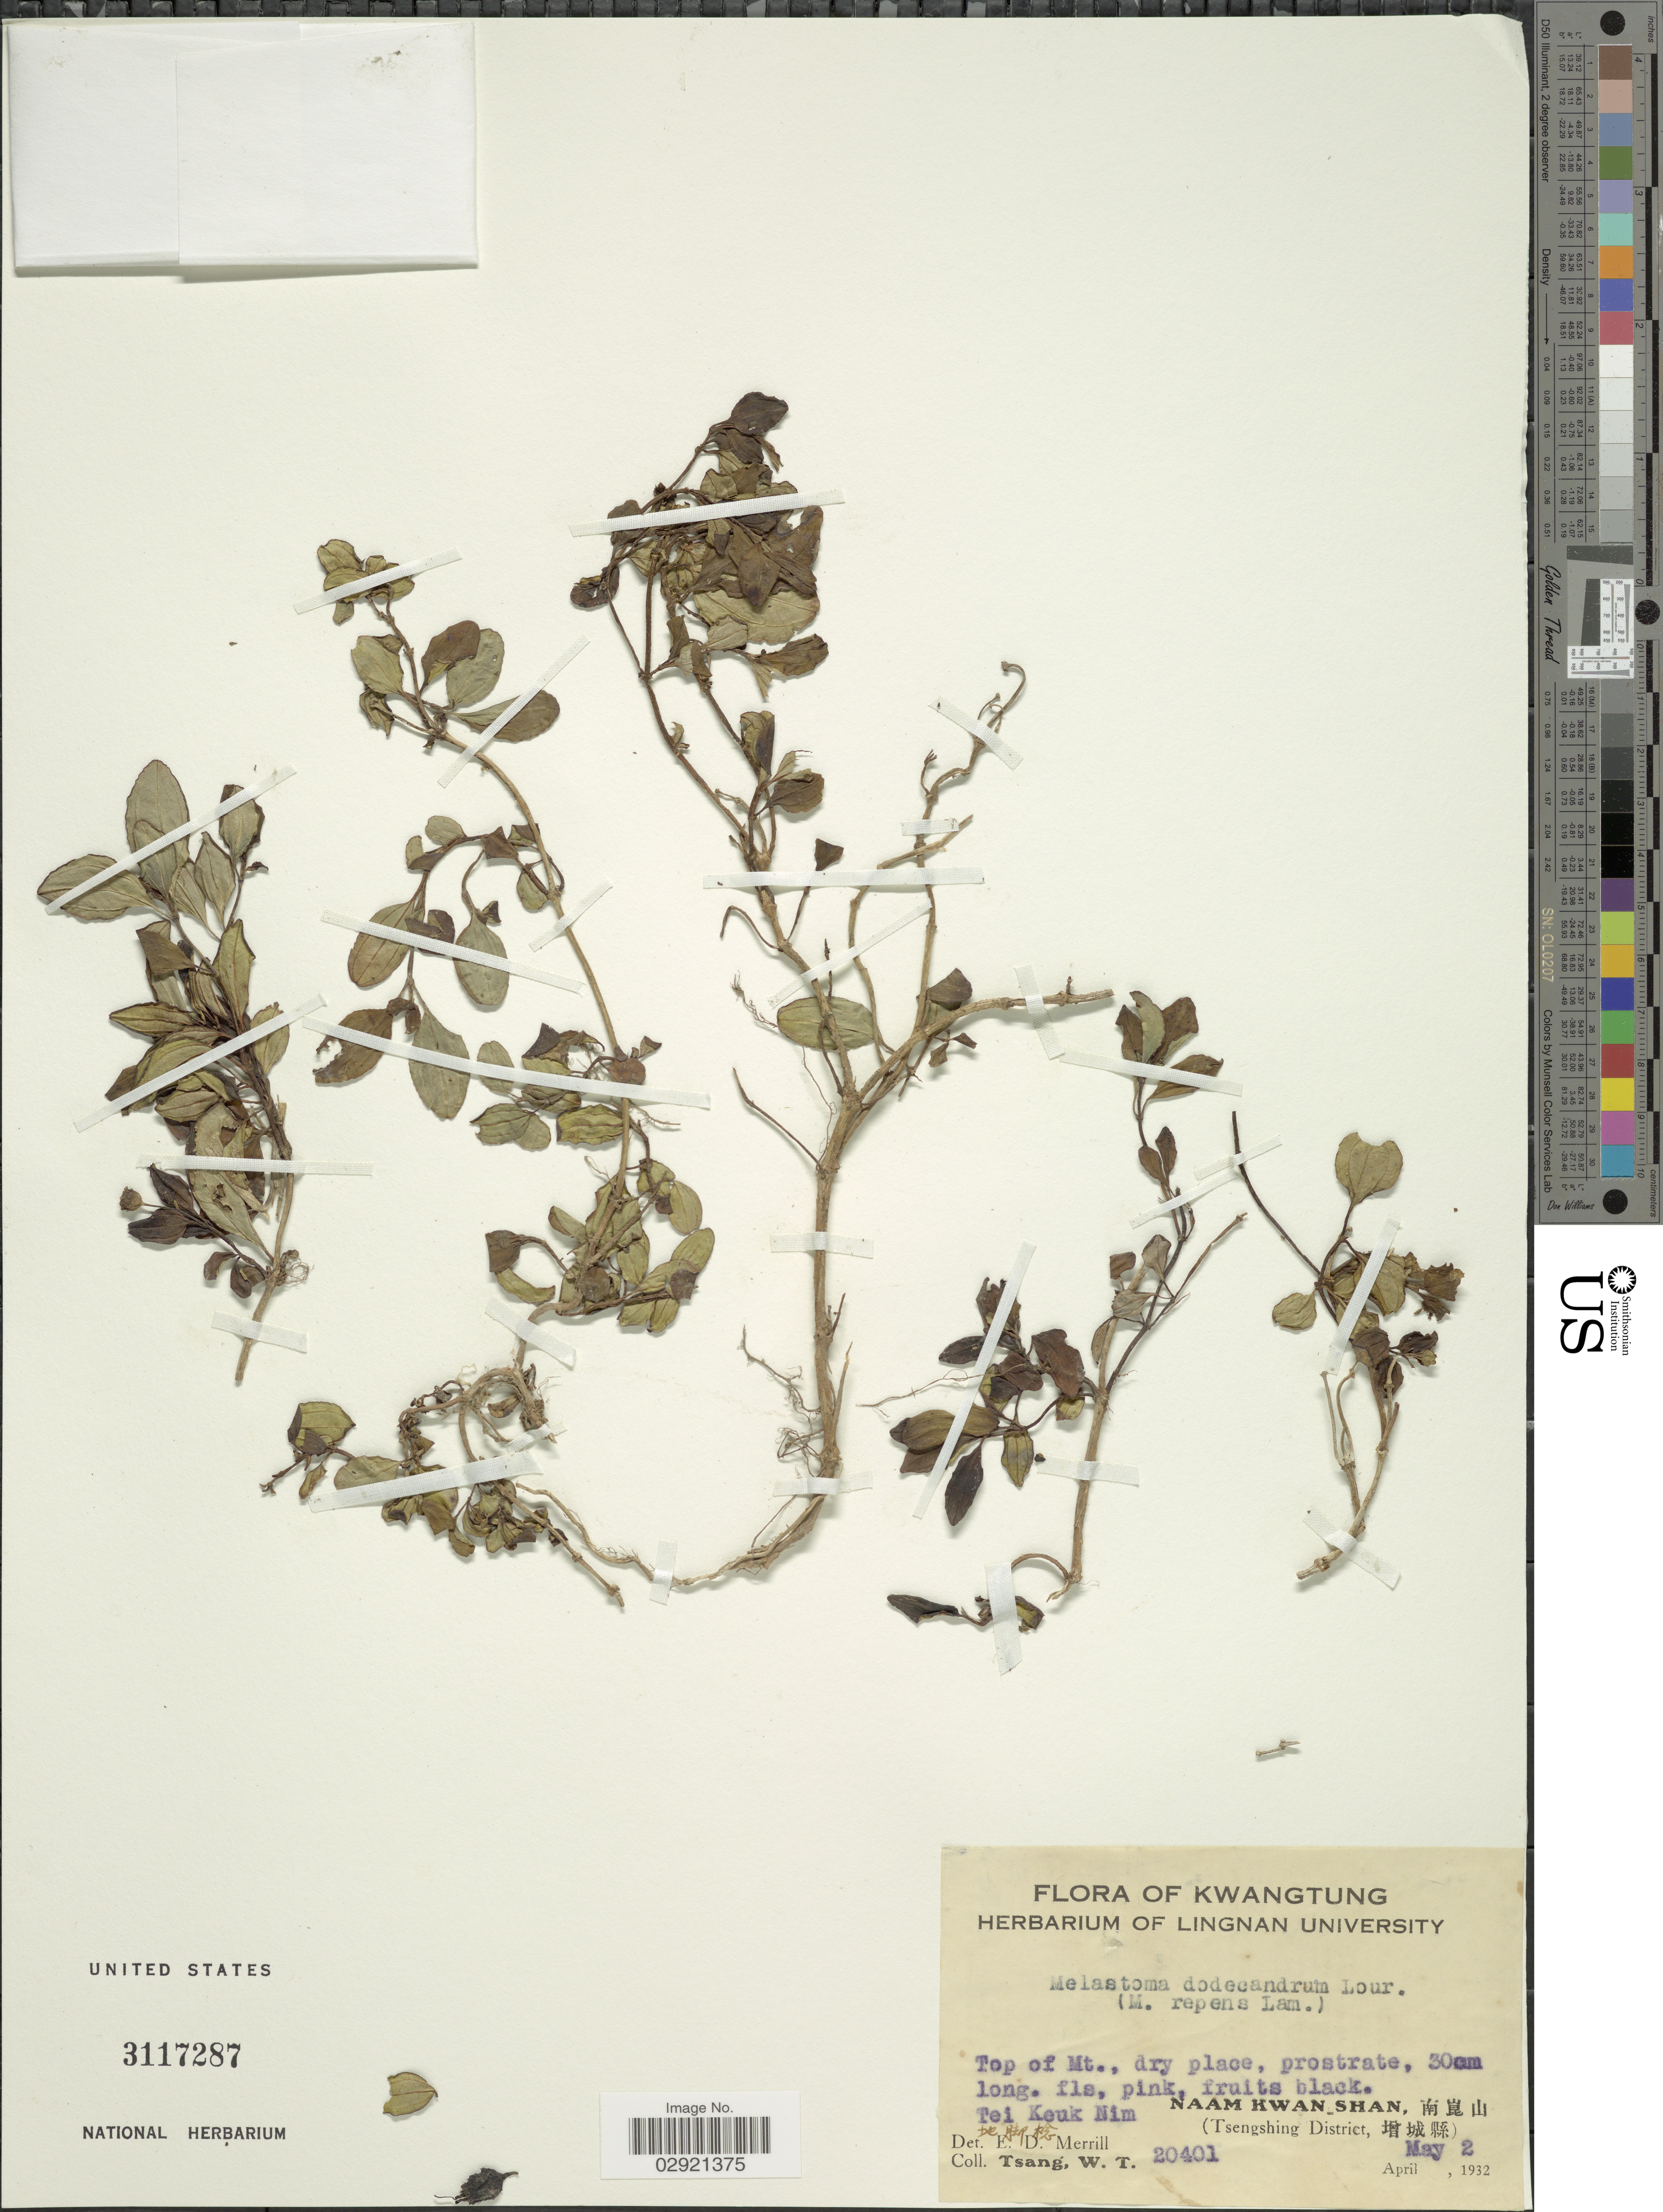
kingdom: Plantae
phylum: Tracheophyta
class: Magnoliopsida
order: Myrtales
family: Melastomataceae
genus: Melastoma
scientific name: Melastoma dodecandra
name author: Lour.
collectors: W. T. Tsang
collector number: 20401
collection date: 1932-05-02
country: China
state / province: Guangdong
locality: Kwatung.Tei Keuk Nim. Naam Kwan Shan, (Tsengshing District.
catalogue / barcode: US 3117287